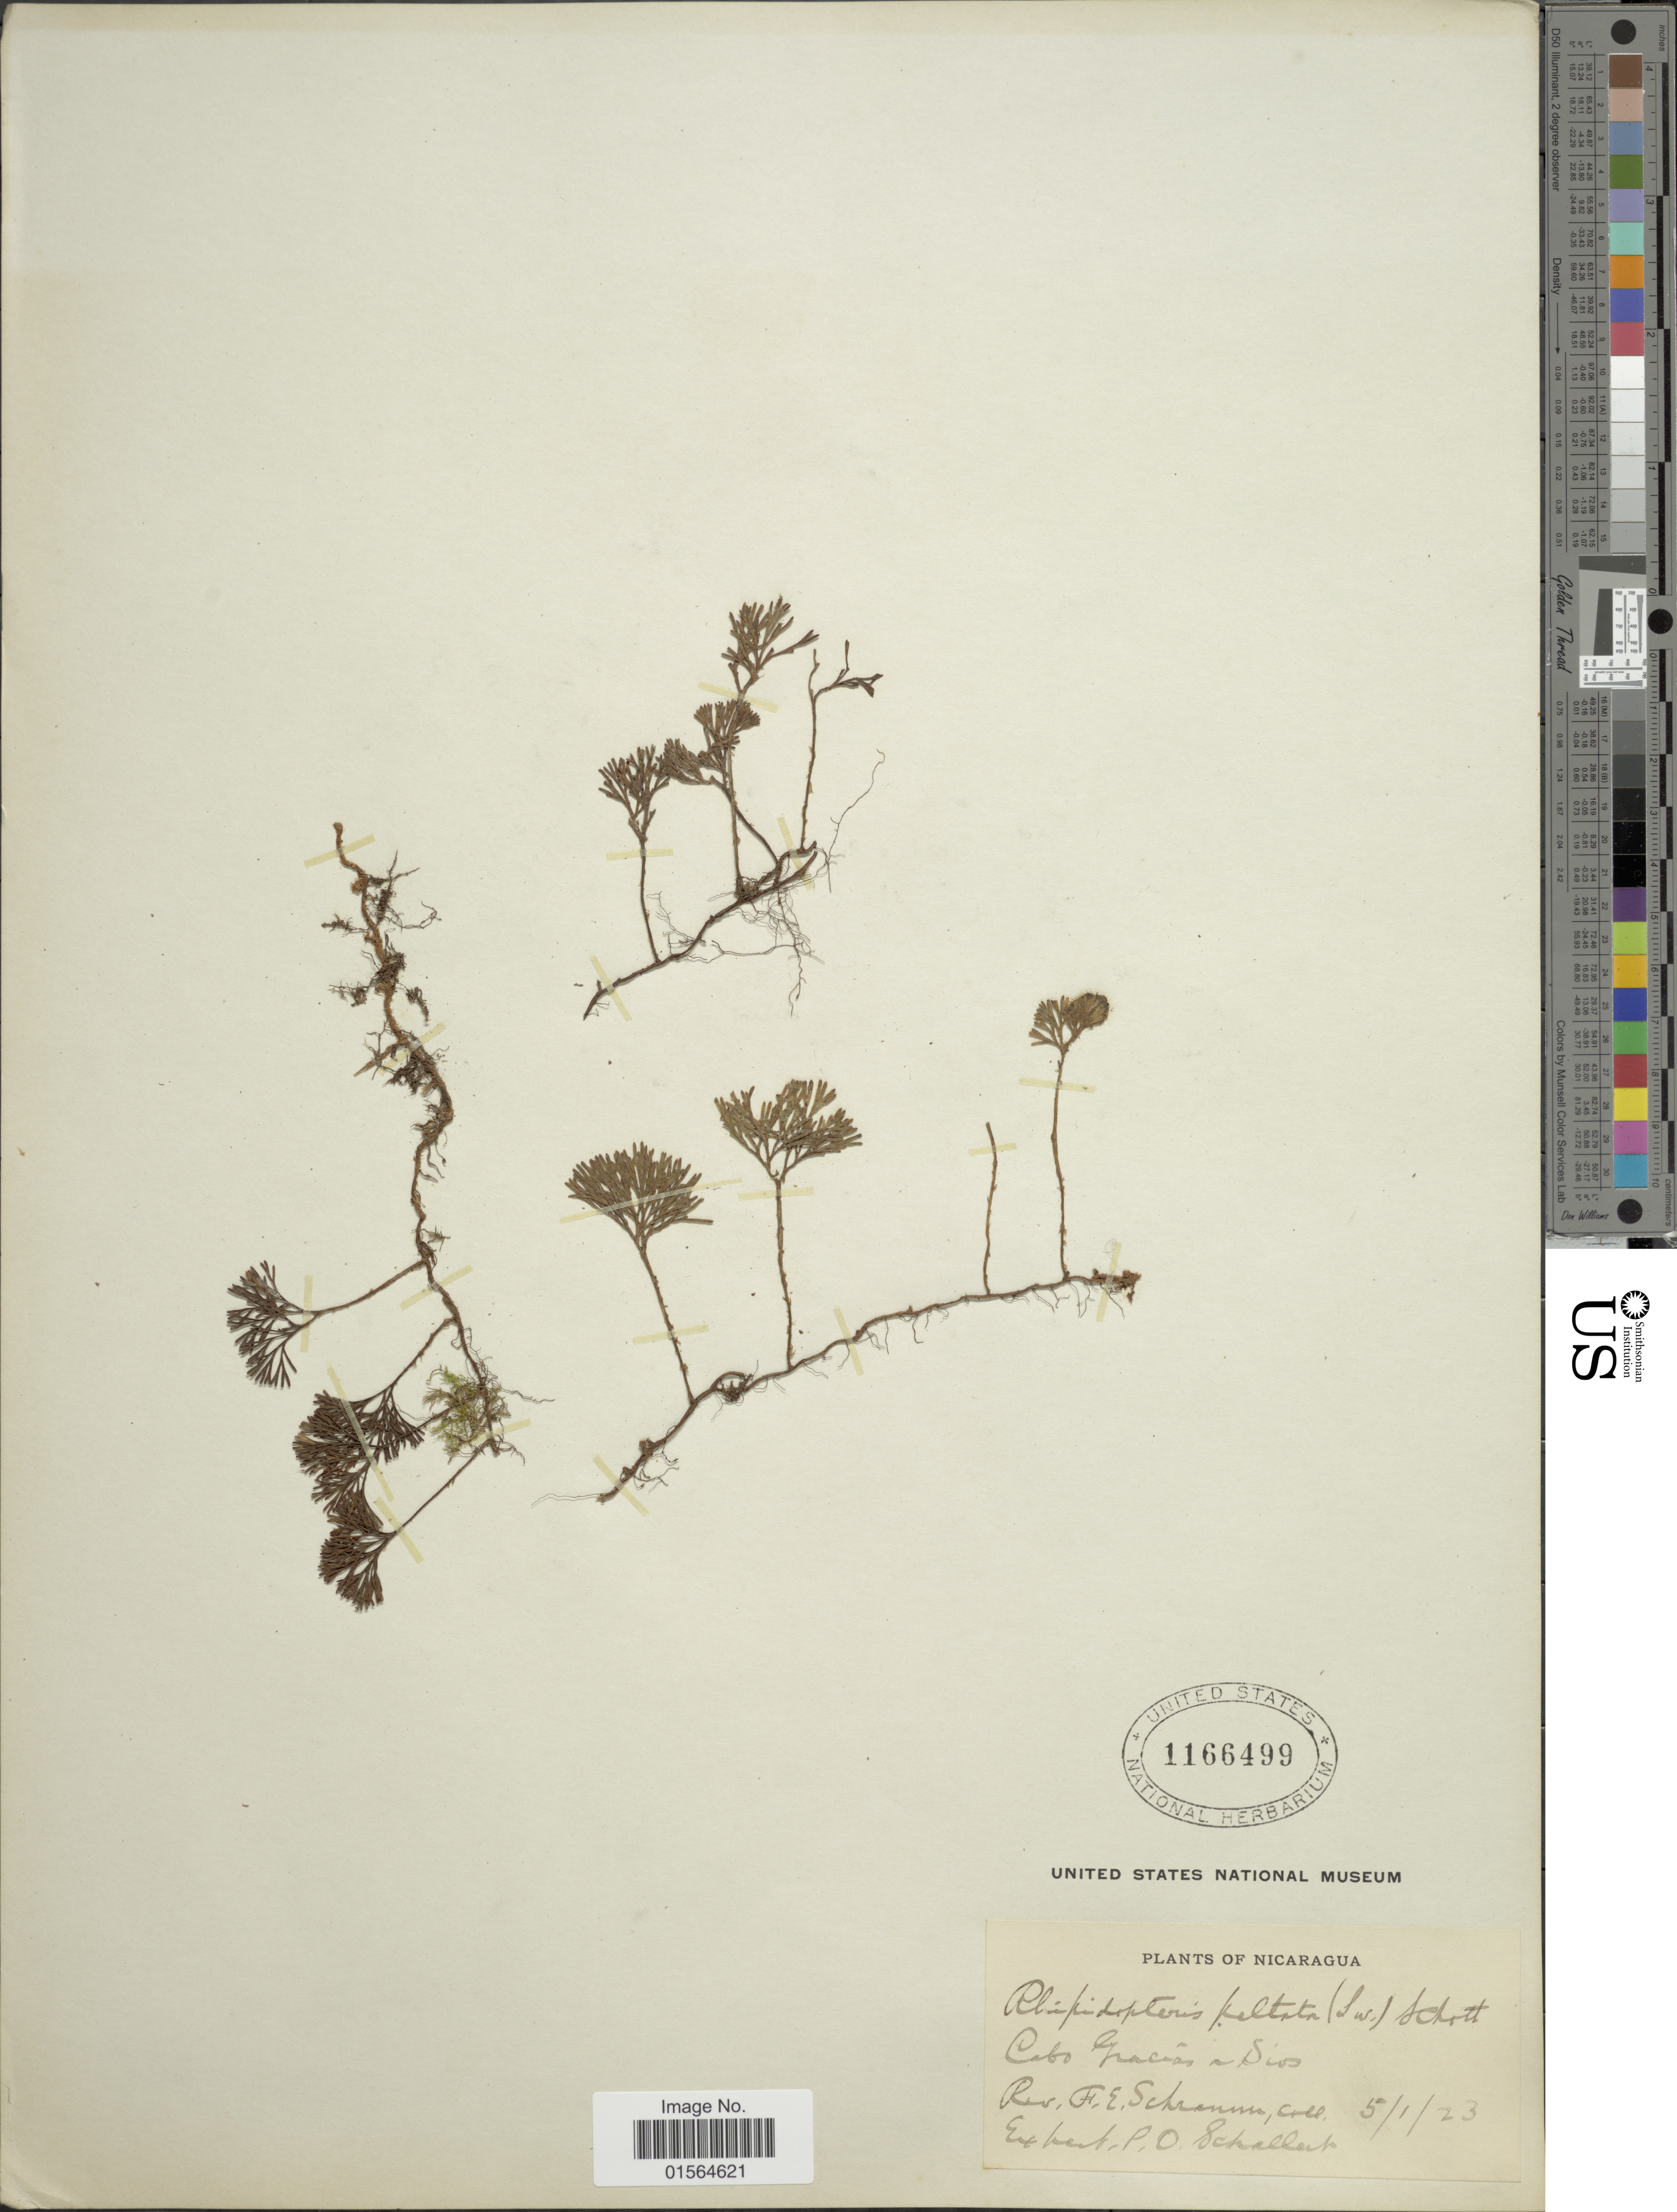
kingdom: Plantae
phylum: Tracheophyta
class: Polypodiopsida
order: Polypodiales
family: Dryopteridaceae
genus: Elaphoglossum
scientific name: Elaphoglossum peltatum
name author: (Sw.) Urb.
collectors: F. E. Schramm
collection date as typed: Transcribed d/m/y: 5/1/23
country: Nicaragua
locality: Cabo Gracias ia Dios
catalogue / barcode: US 1166499